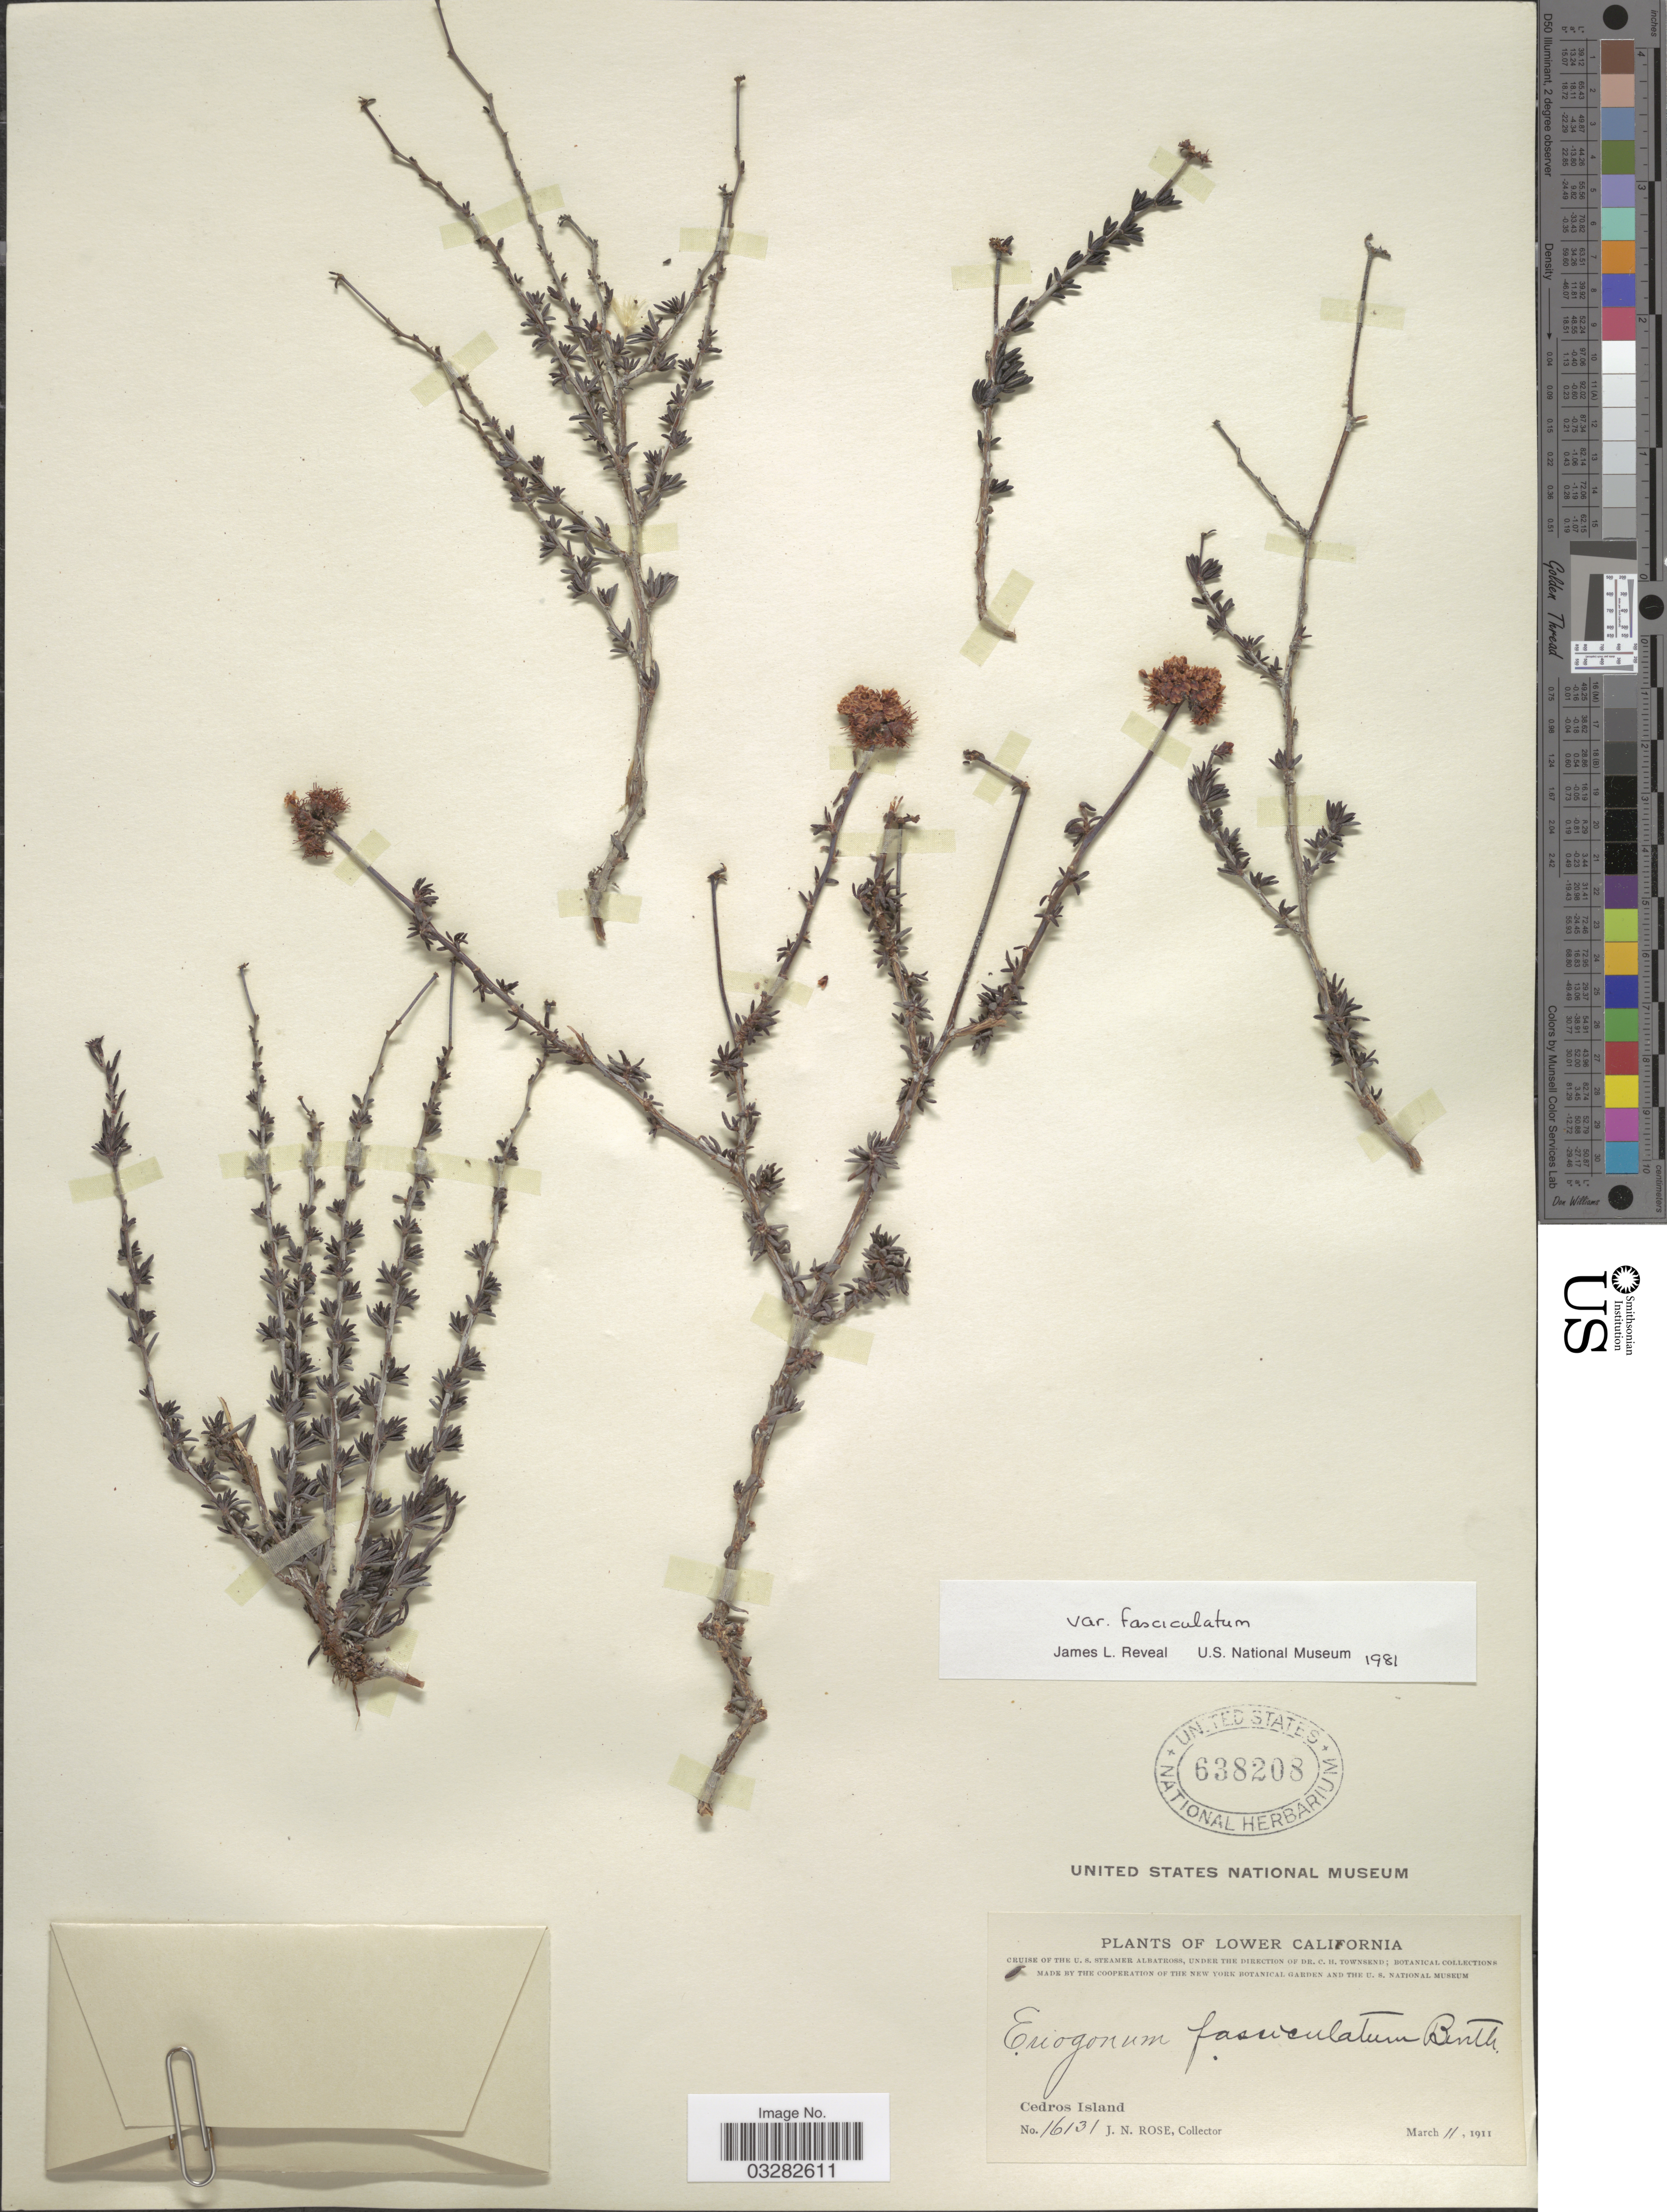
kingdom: Plantae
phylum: Tracheophyta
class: Magnoliopsida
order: Caryophyllales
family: Polygonaceae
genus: Eriogonum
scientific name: Eriogonum fasciculatum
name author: Benth.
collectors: J. N. Rose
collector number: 16131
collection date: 1911-03-11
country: Mexico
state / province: Baja California Norte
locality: Lower California. Cedros Island.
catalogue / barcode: US 638208